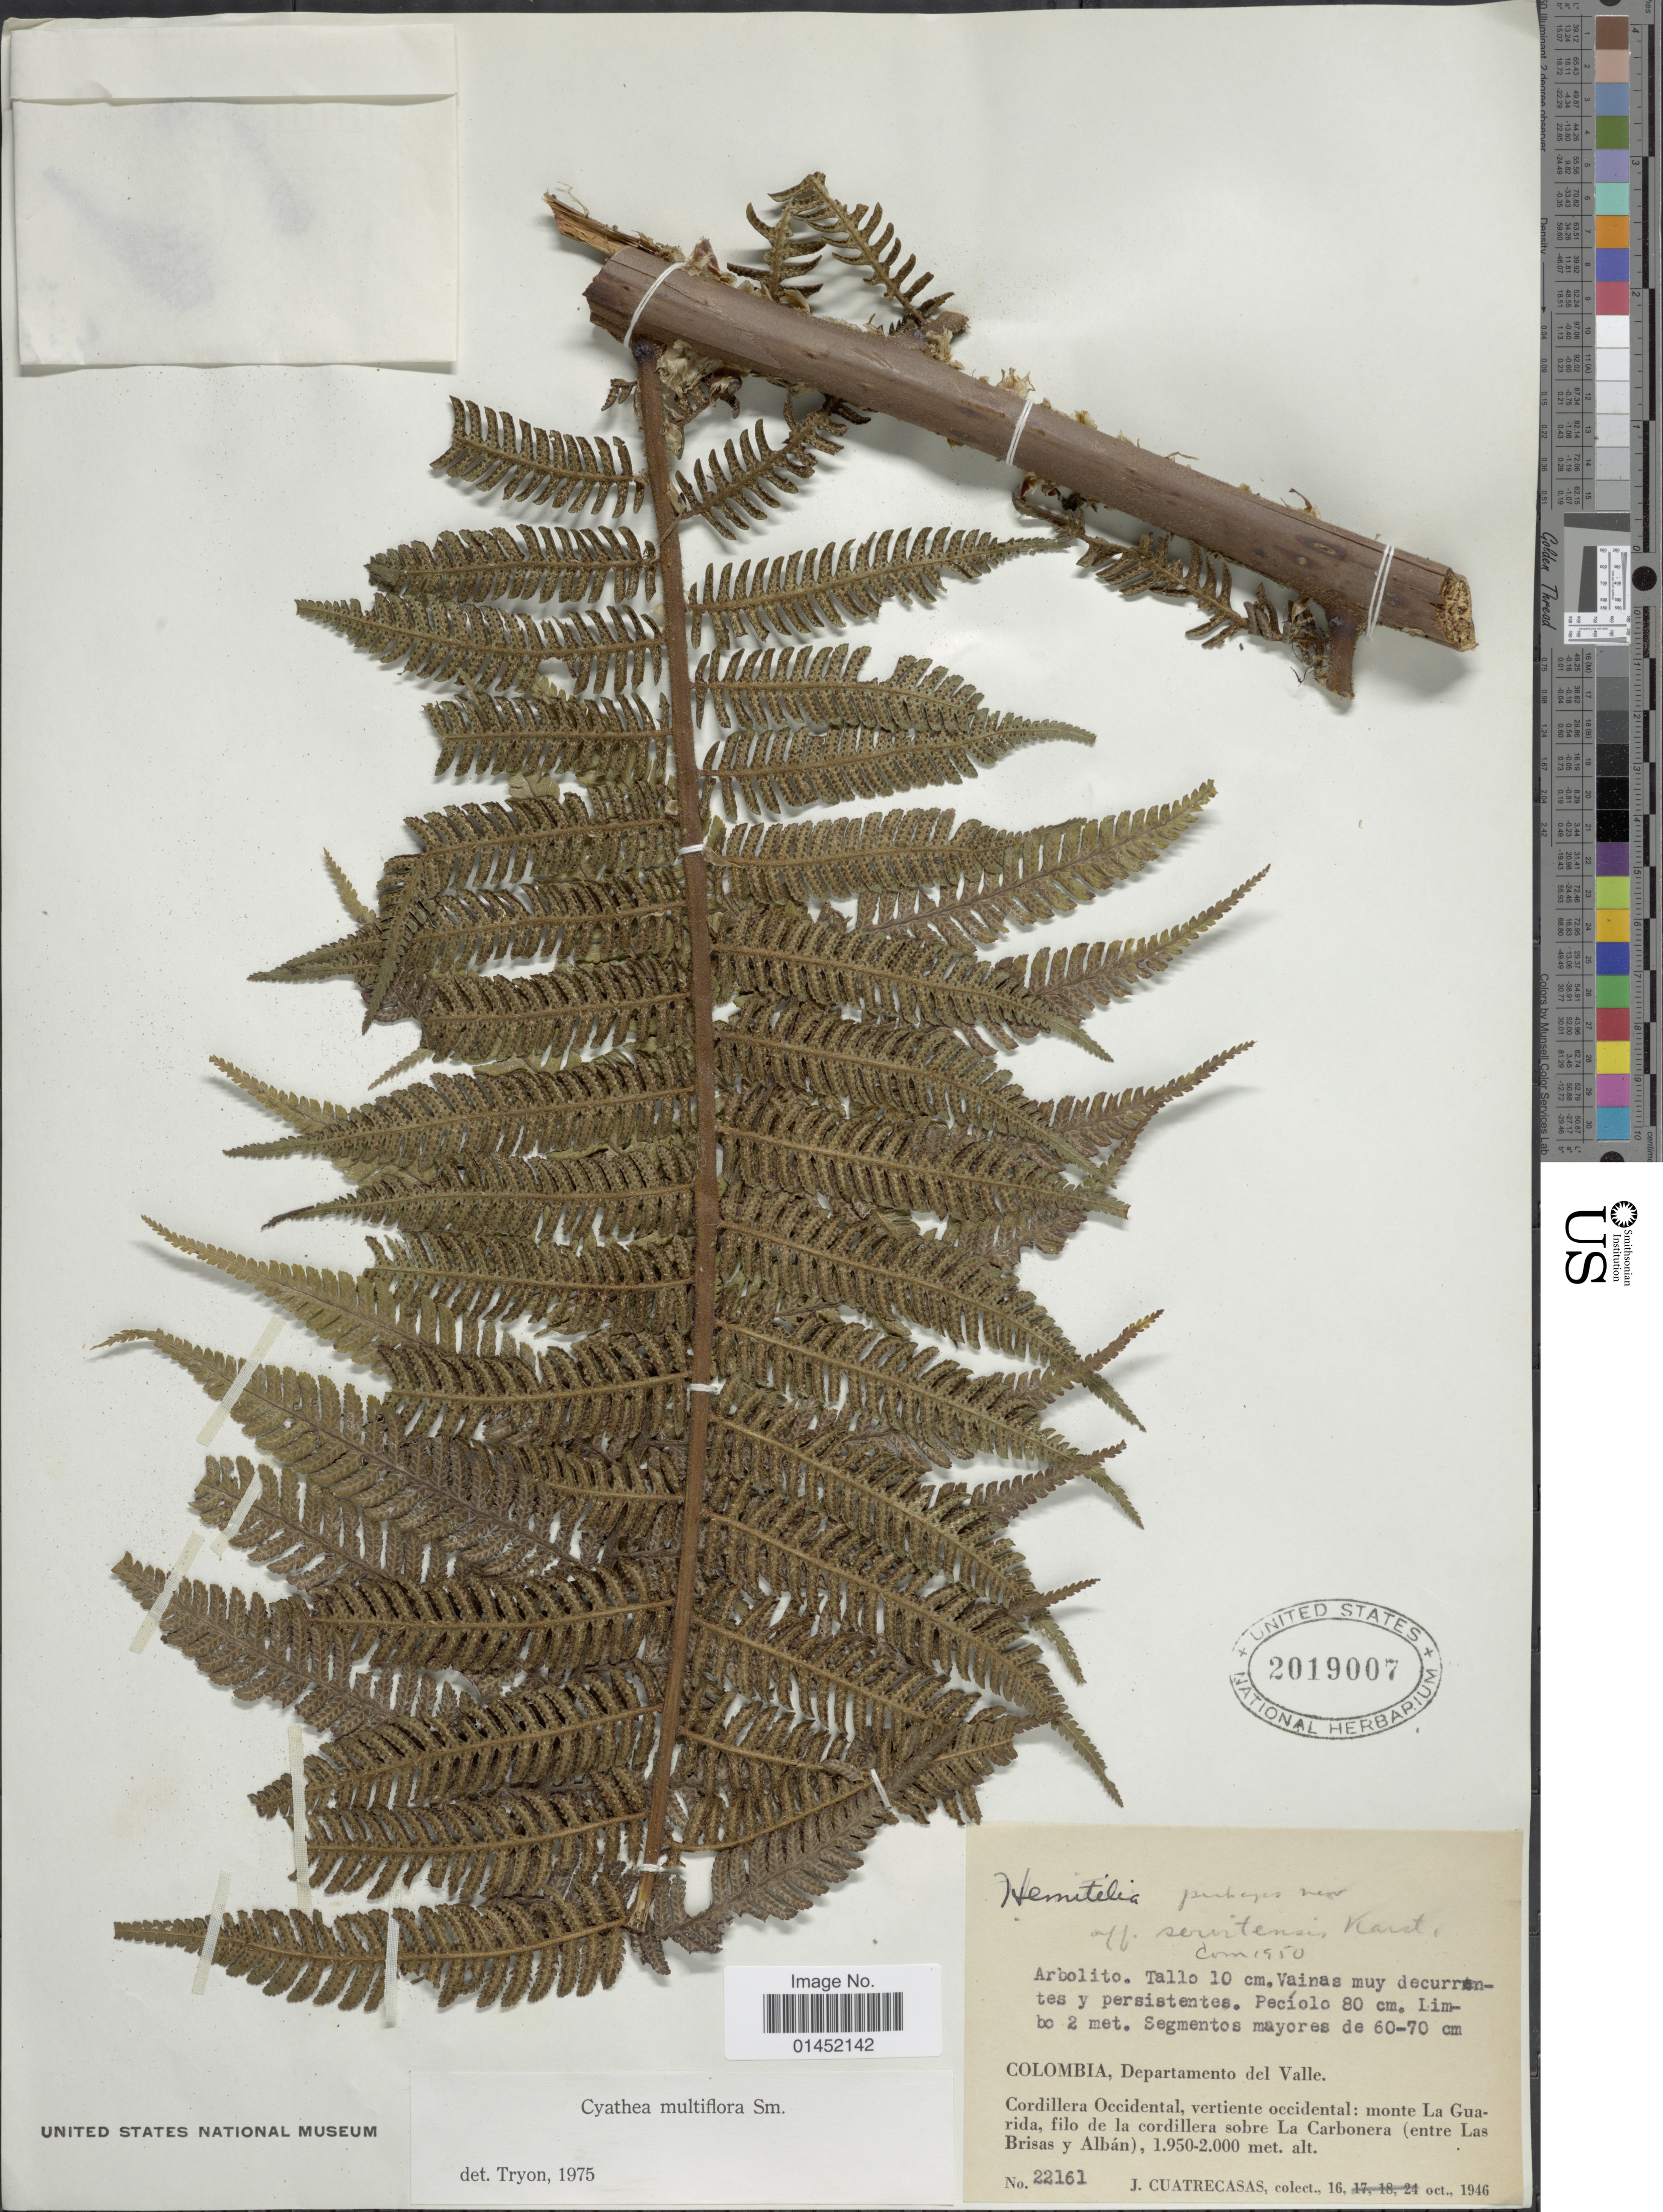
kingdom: Plantae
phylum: Tracheophyta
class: Polypodiopsida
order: Cyatheales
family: Cyatheaceae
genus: Cyathea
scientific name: Cyathea multiflora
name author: Sm.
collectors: J. Cuatrecasas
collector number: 22161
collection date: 1946-10-16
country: Colombia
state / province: Valle del Cauca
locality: Department del Valle. Cordillera Occidental, vertiente occidental: monte La Guarida, filo de la cordillera sobre La Carbonera (entre Las Brisas y Albán)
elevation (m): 1950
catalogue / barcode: US 2019007